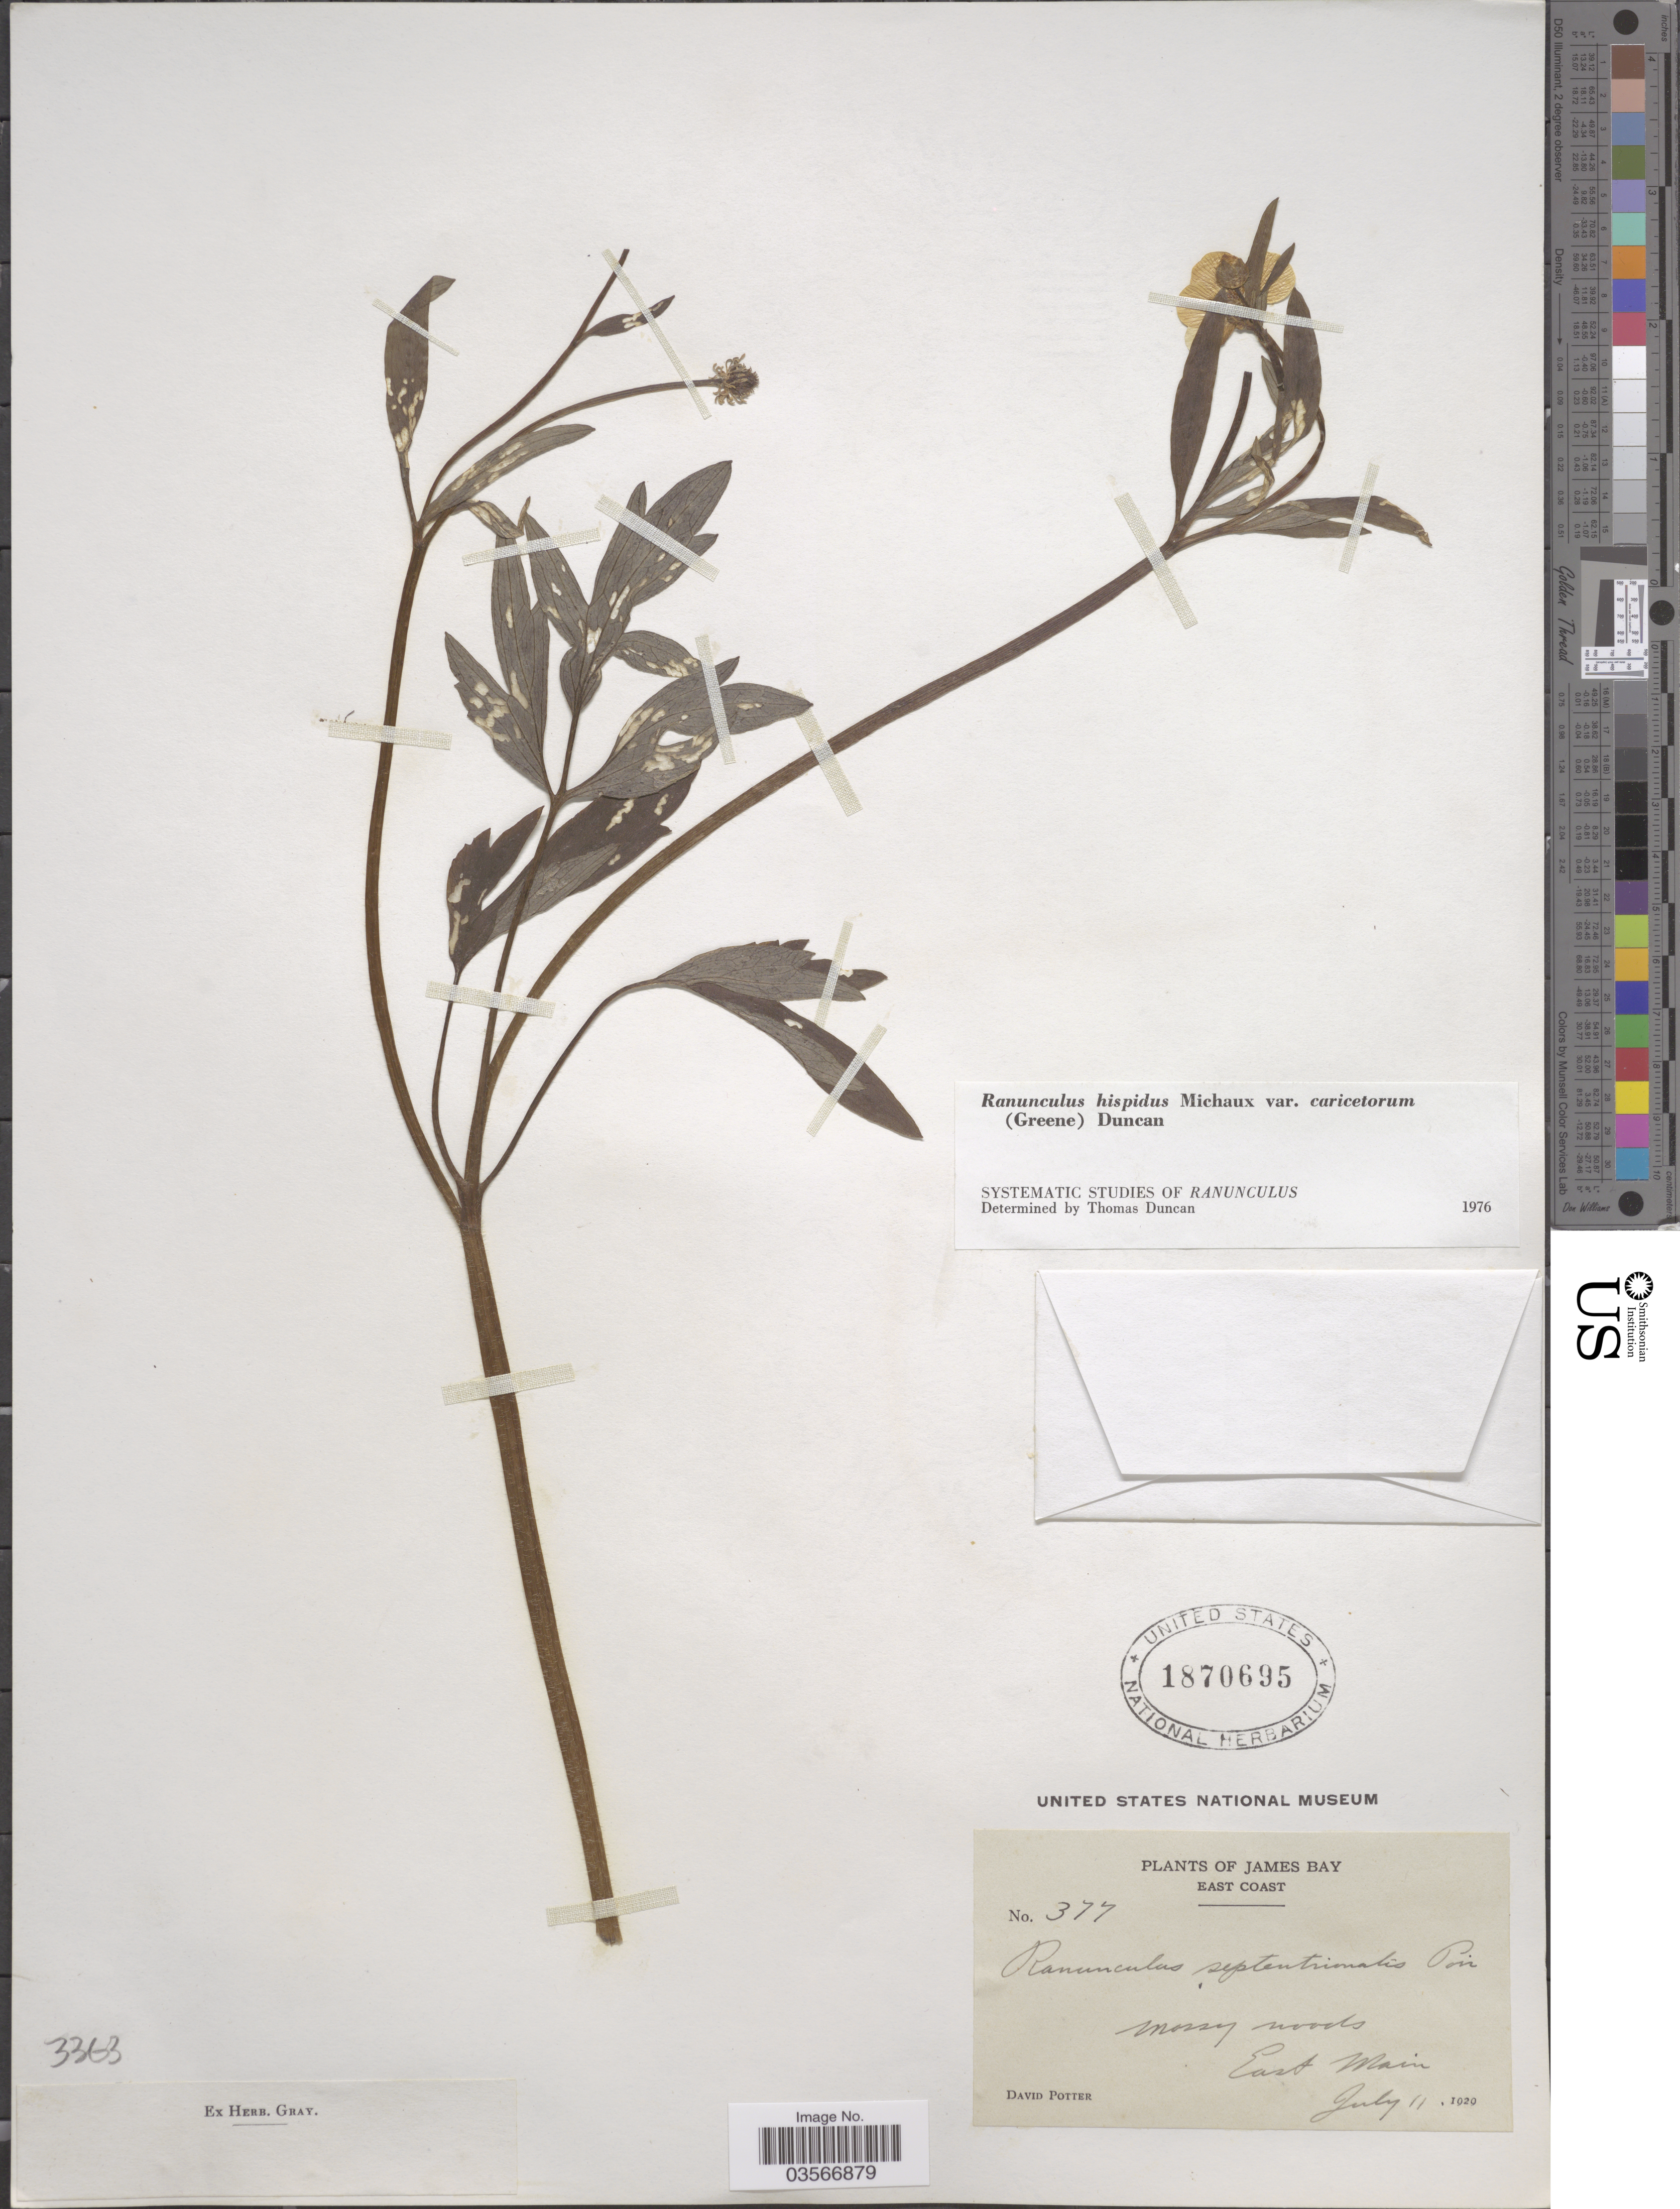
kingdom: Plantae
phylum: Tracheophyta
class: Magnoliopsida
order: Ranunculales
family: Ranunculaceae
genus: Ranunculus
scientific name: Ranunculus hispidus var. caricetorum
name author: Michx.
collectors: D. Potter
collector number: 377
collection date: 1929-07-11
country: Canada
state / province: Quebec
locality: James Bay. East Coast. Mossy woods, East Main.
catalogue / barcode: US 1870695